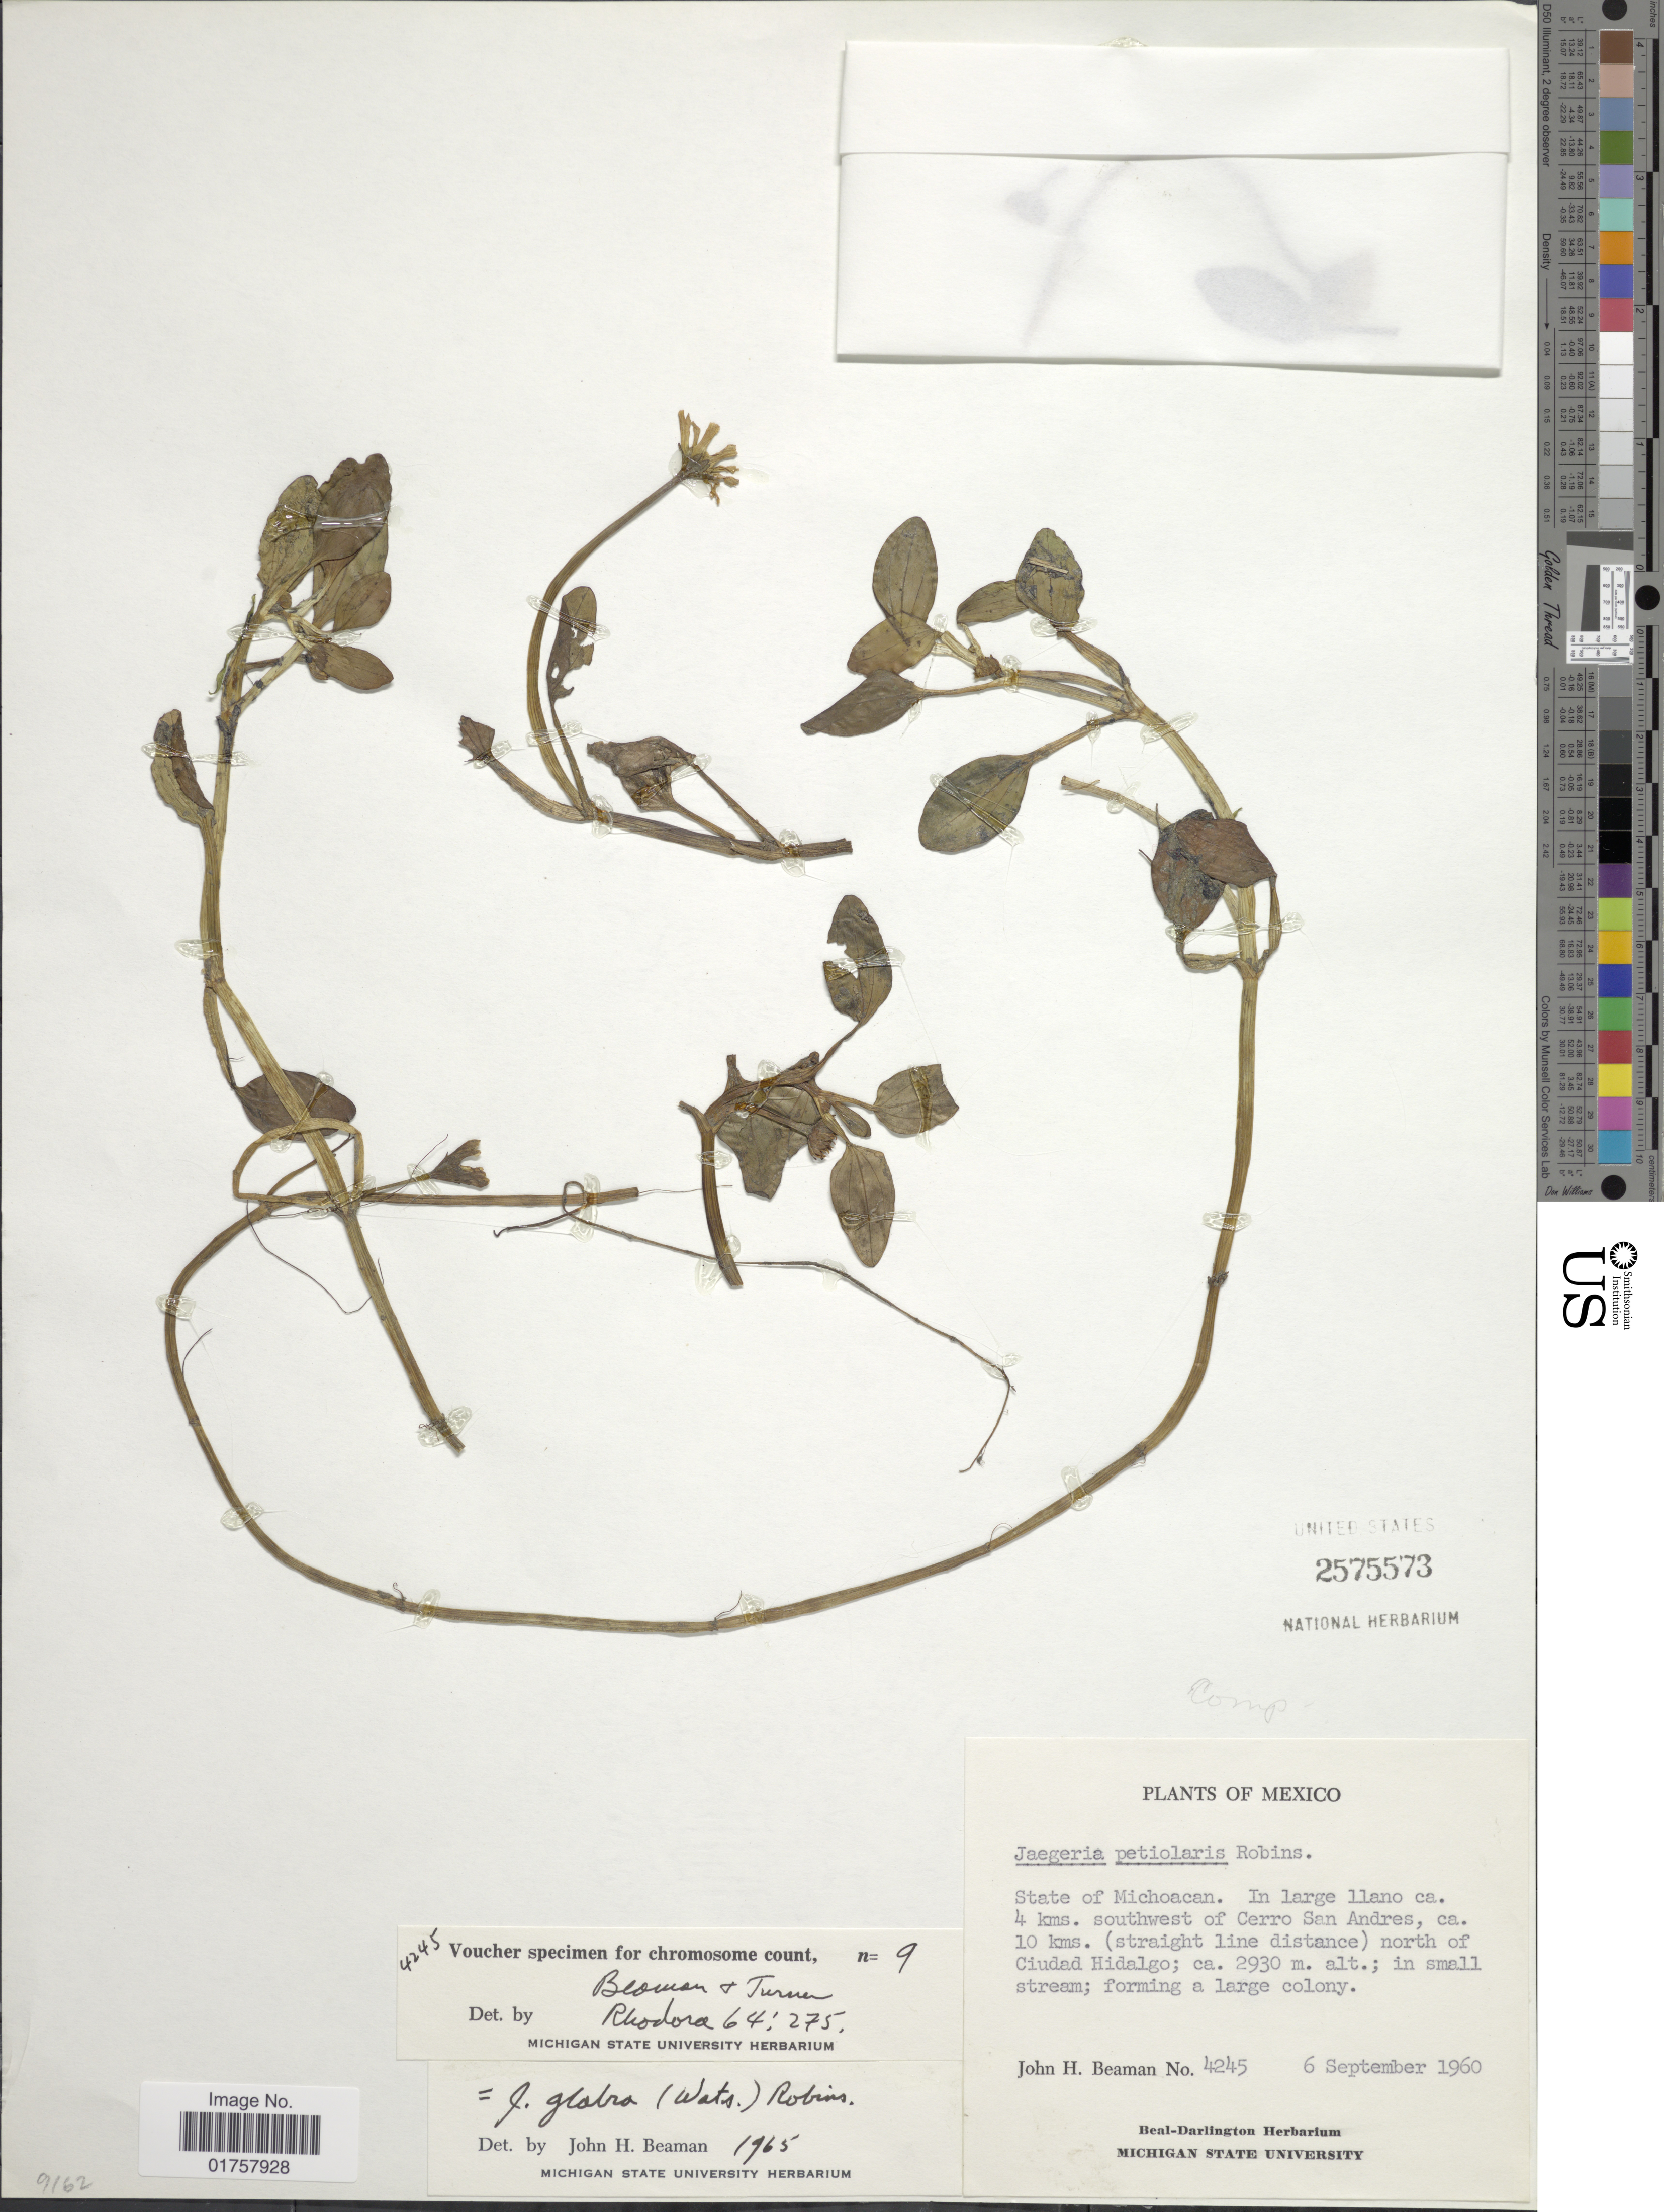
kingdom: Plantae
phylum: Tracheophyta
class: Magnoliopsida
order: Asterales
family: Asteraceae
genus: Jaegeria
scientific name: Jaegeria glabra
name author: (S. Watson) B.L. Rob.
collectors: J. H. Beaman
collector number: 4245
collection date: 1960-09-06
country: Mexico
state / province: Michoacán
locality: In large llano ca. 4 kms. southwest of Cerro San Andres, ca. 10 kms. (straight line distance) north of Ciudad Hidalgo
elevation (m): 2930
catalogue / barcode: US 2575573